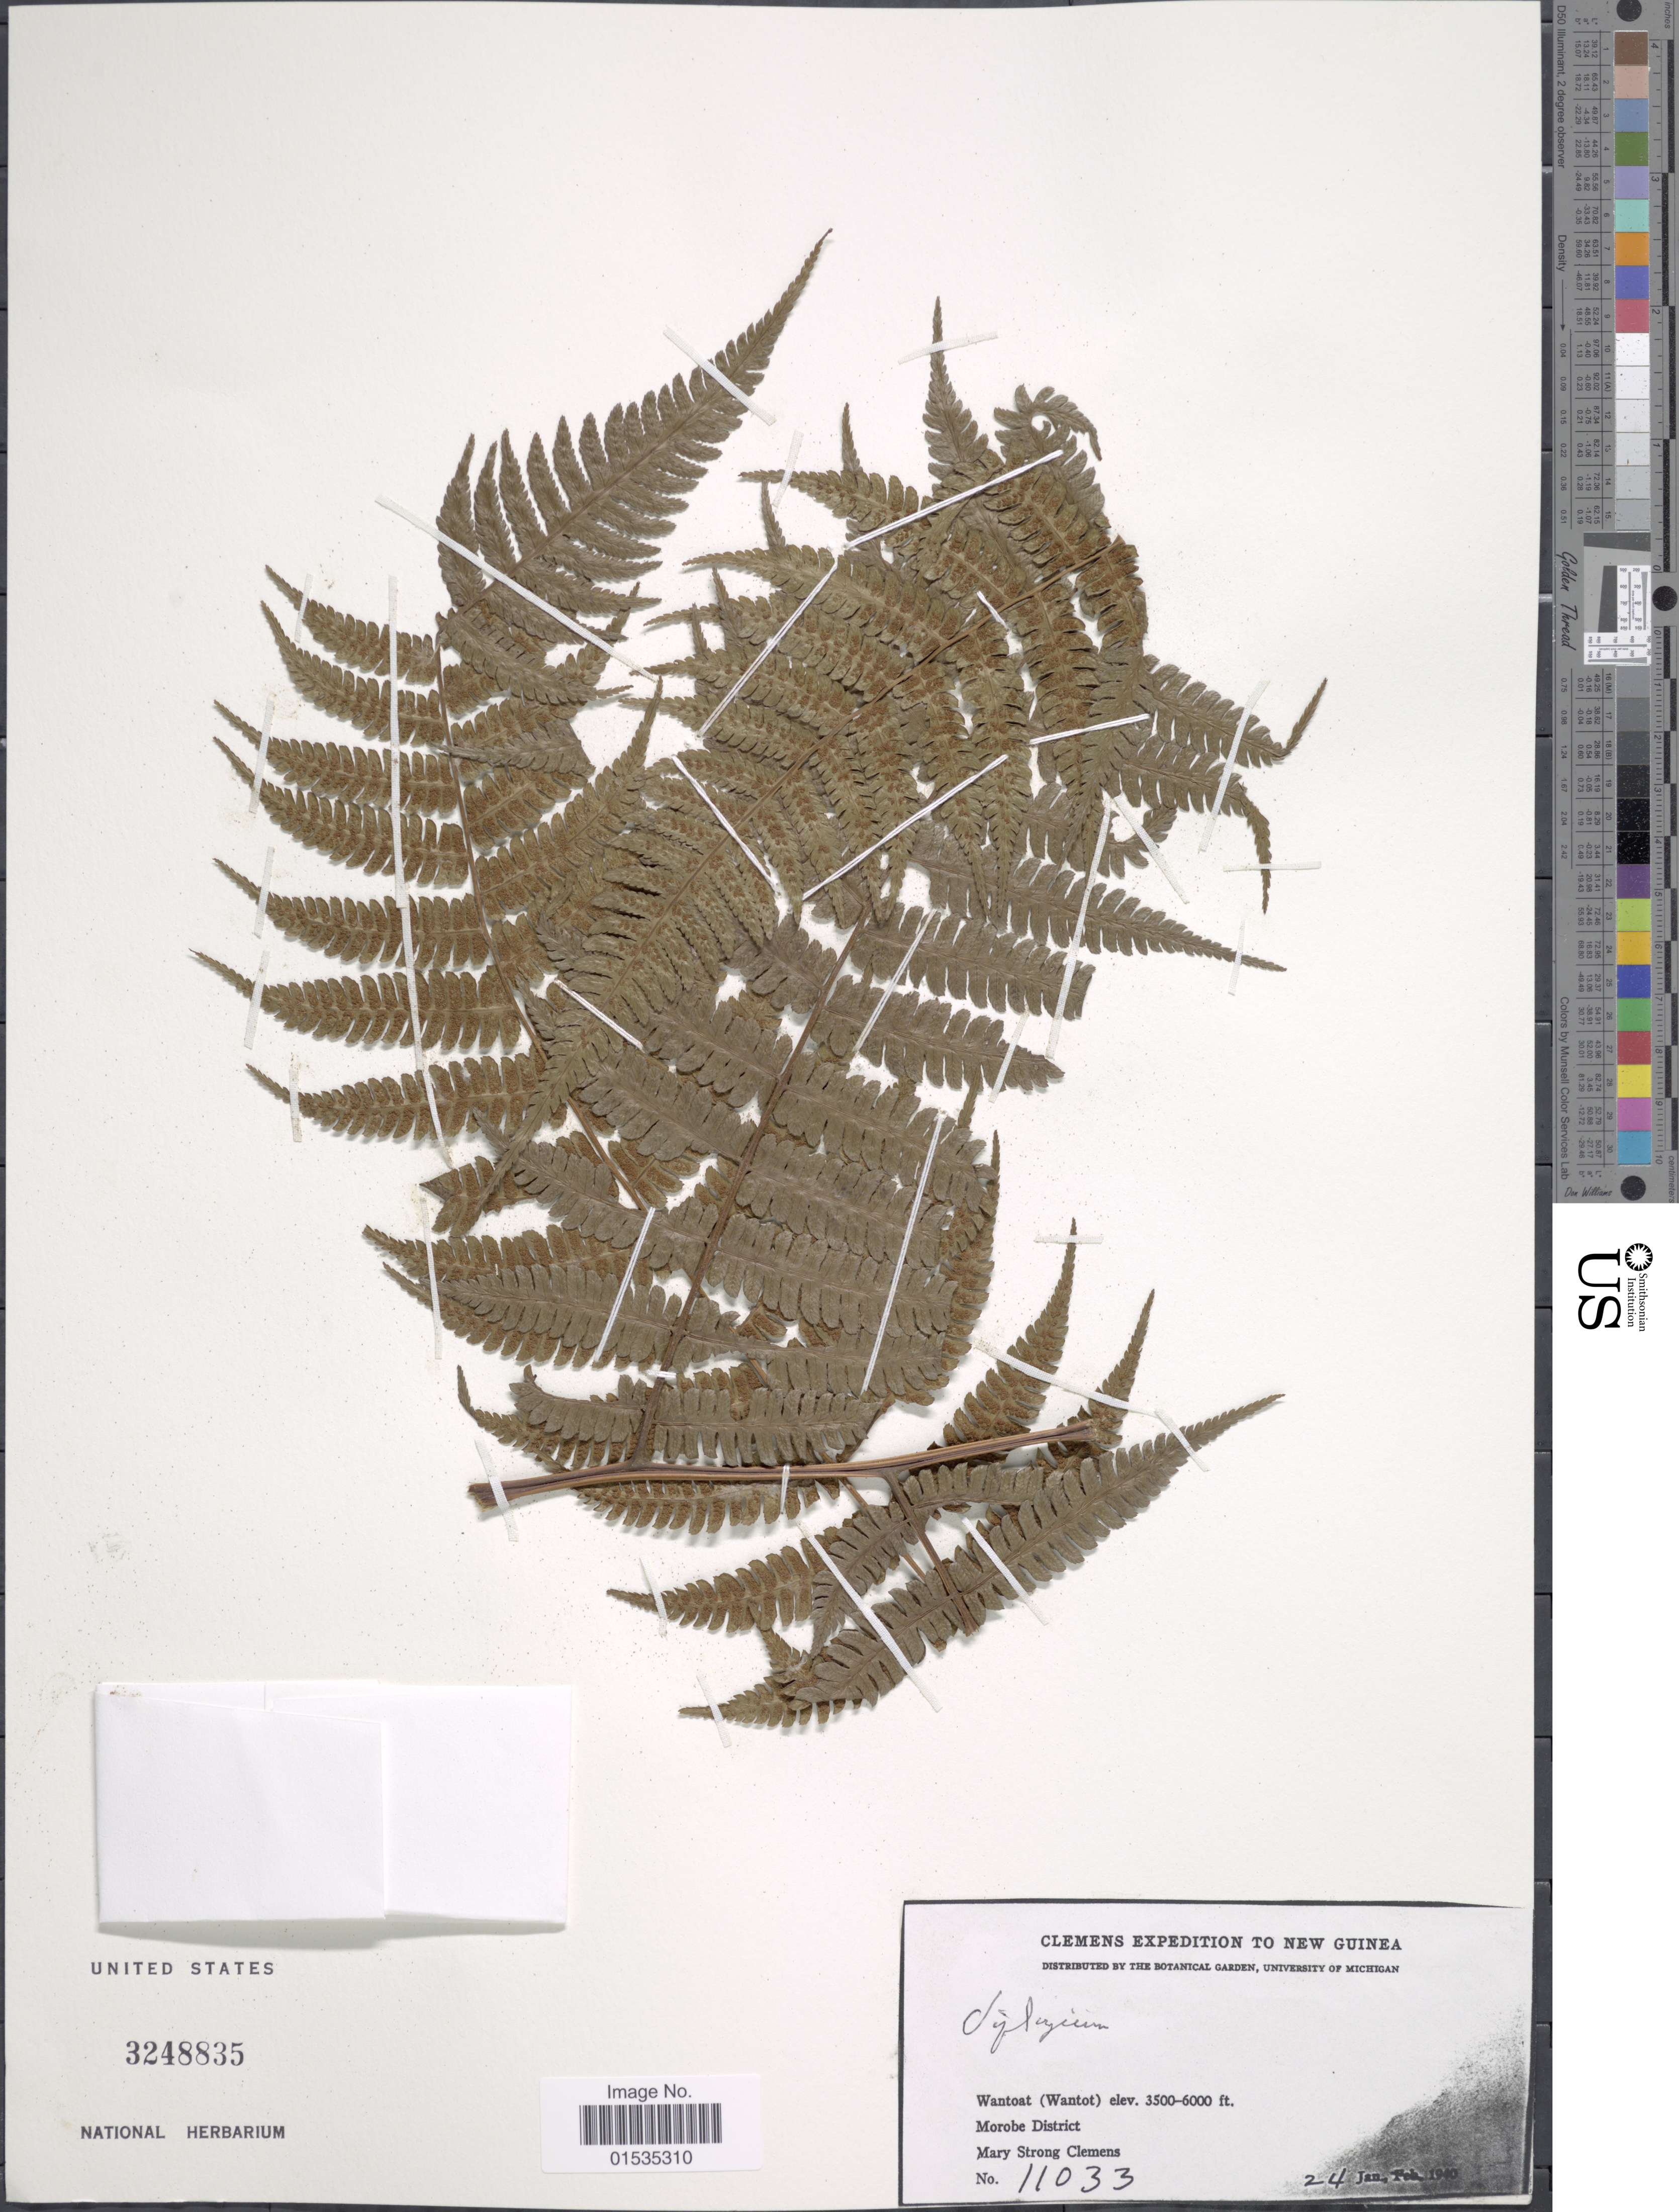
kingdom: Plantae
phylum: Tracheophyta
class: Polypodiopsida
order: Polypodiales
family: Athyriaceae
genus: Diplazium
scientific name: Diplazium sp.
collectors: M. S. Clemens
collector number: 11033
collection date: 1940-01-24/1940-02-24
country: Papua New Guinea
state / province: Morobe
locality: Wantoat (Wantot), Morobe District, New Guinea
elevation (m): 1067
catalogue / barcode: US 3248835